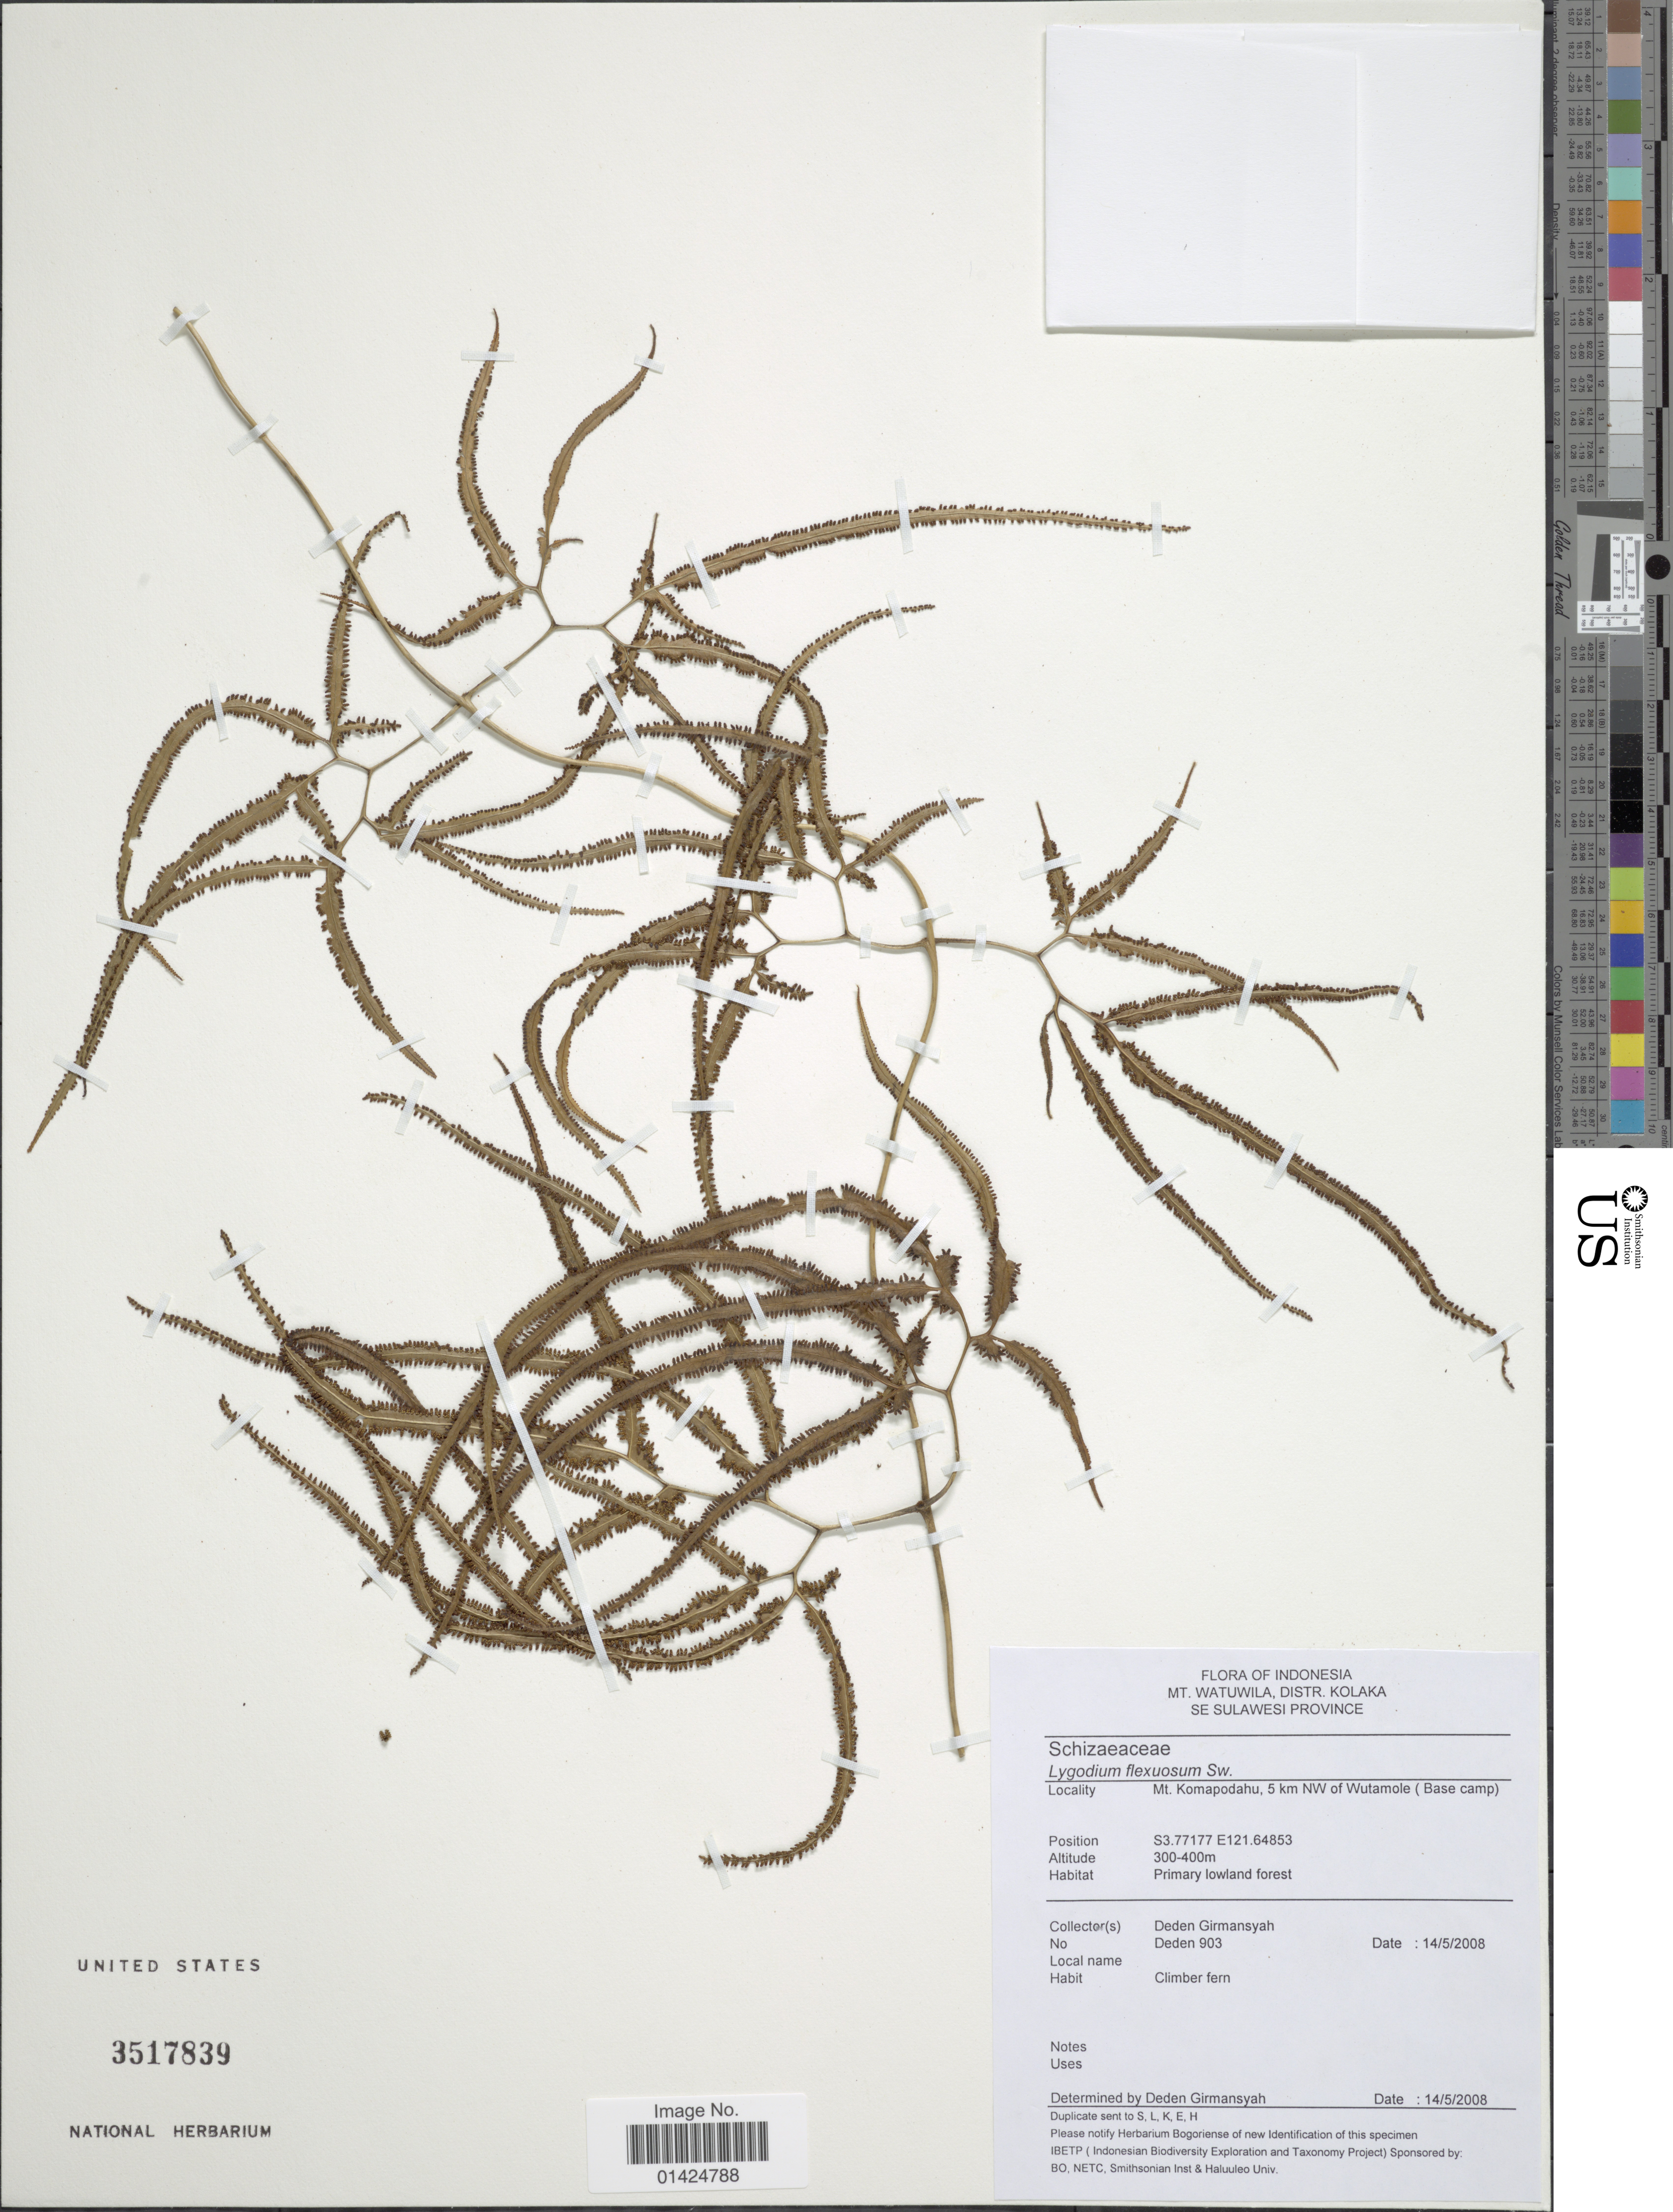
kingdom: Plantae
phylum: Tracheophyta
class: Polypodiopsida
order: Schizaeales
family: Lygodiaceae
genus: Lygodium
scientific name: Lygodium flexuosum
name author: Sw.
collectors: D. Girmansyah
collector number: Deden 903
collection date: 2008-05-14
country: Indonesia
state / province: Sulawesi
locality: Mt. Watuwila, Distr.kolaka. SE Sulawesi Province. Mt. Komapodahu, 5 km NW of Wutamole (Base camp).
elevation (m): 300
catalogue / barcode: US 3517839